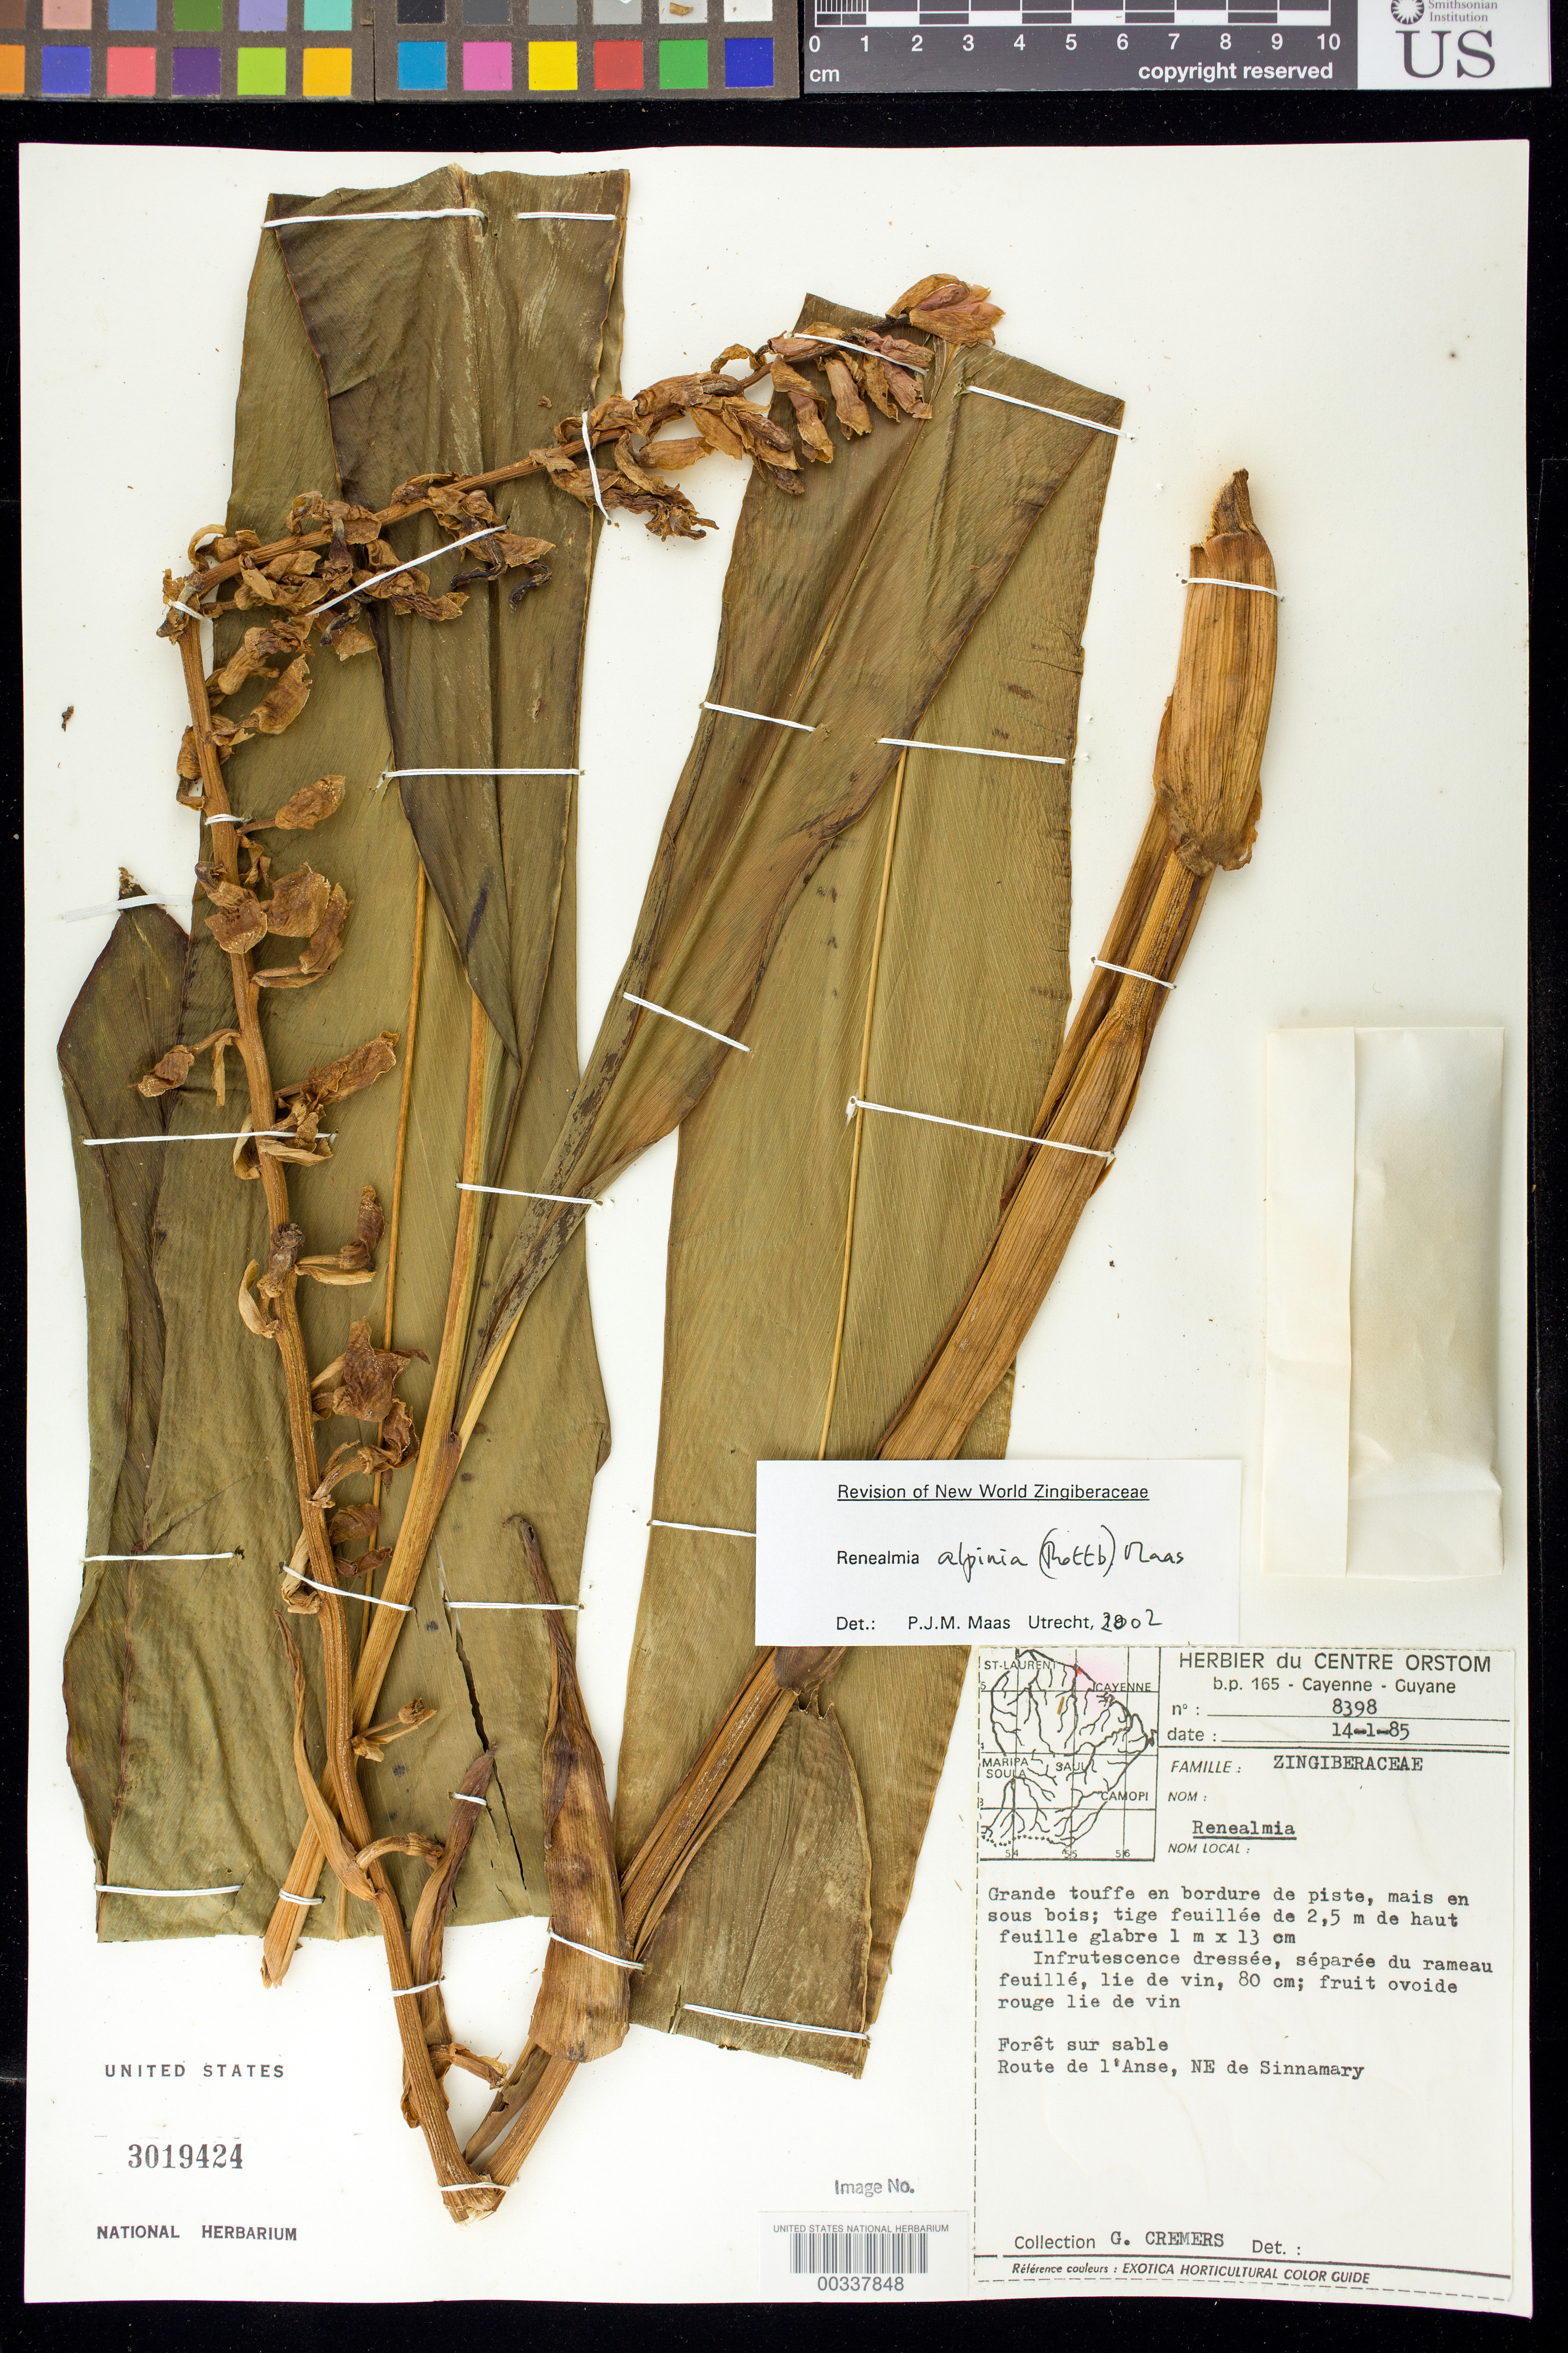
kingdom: Plantae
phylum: Tracheophyta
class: Liliopsida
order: Zingiberales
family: Zingiberaceae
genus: Renealmia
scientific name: Renealmia sp.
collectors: G. Cremers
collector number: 8398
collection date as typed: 14 Jan 1985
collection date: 1985-01-14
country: French Guiana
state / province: Cayenne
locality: Route de l'anse, ne de sinnamary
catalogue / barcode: US 3019424